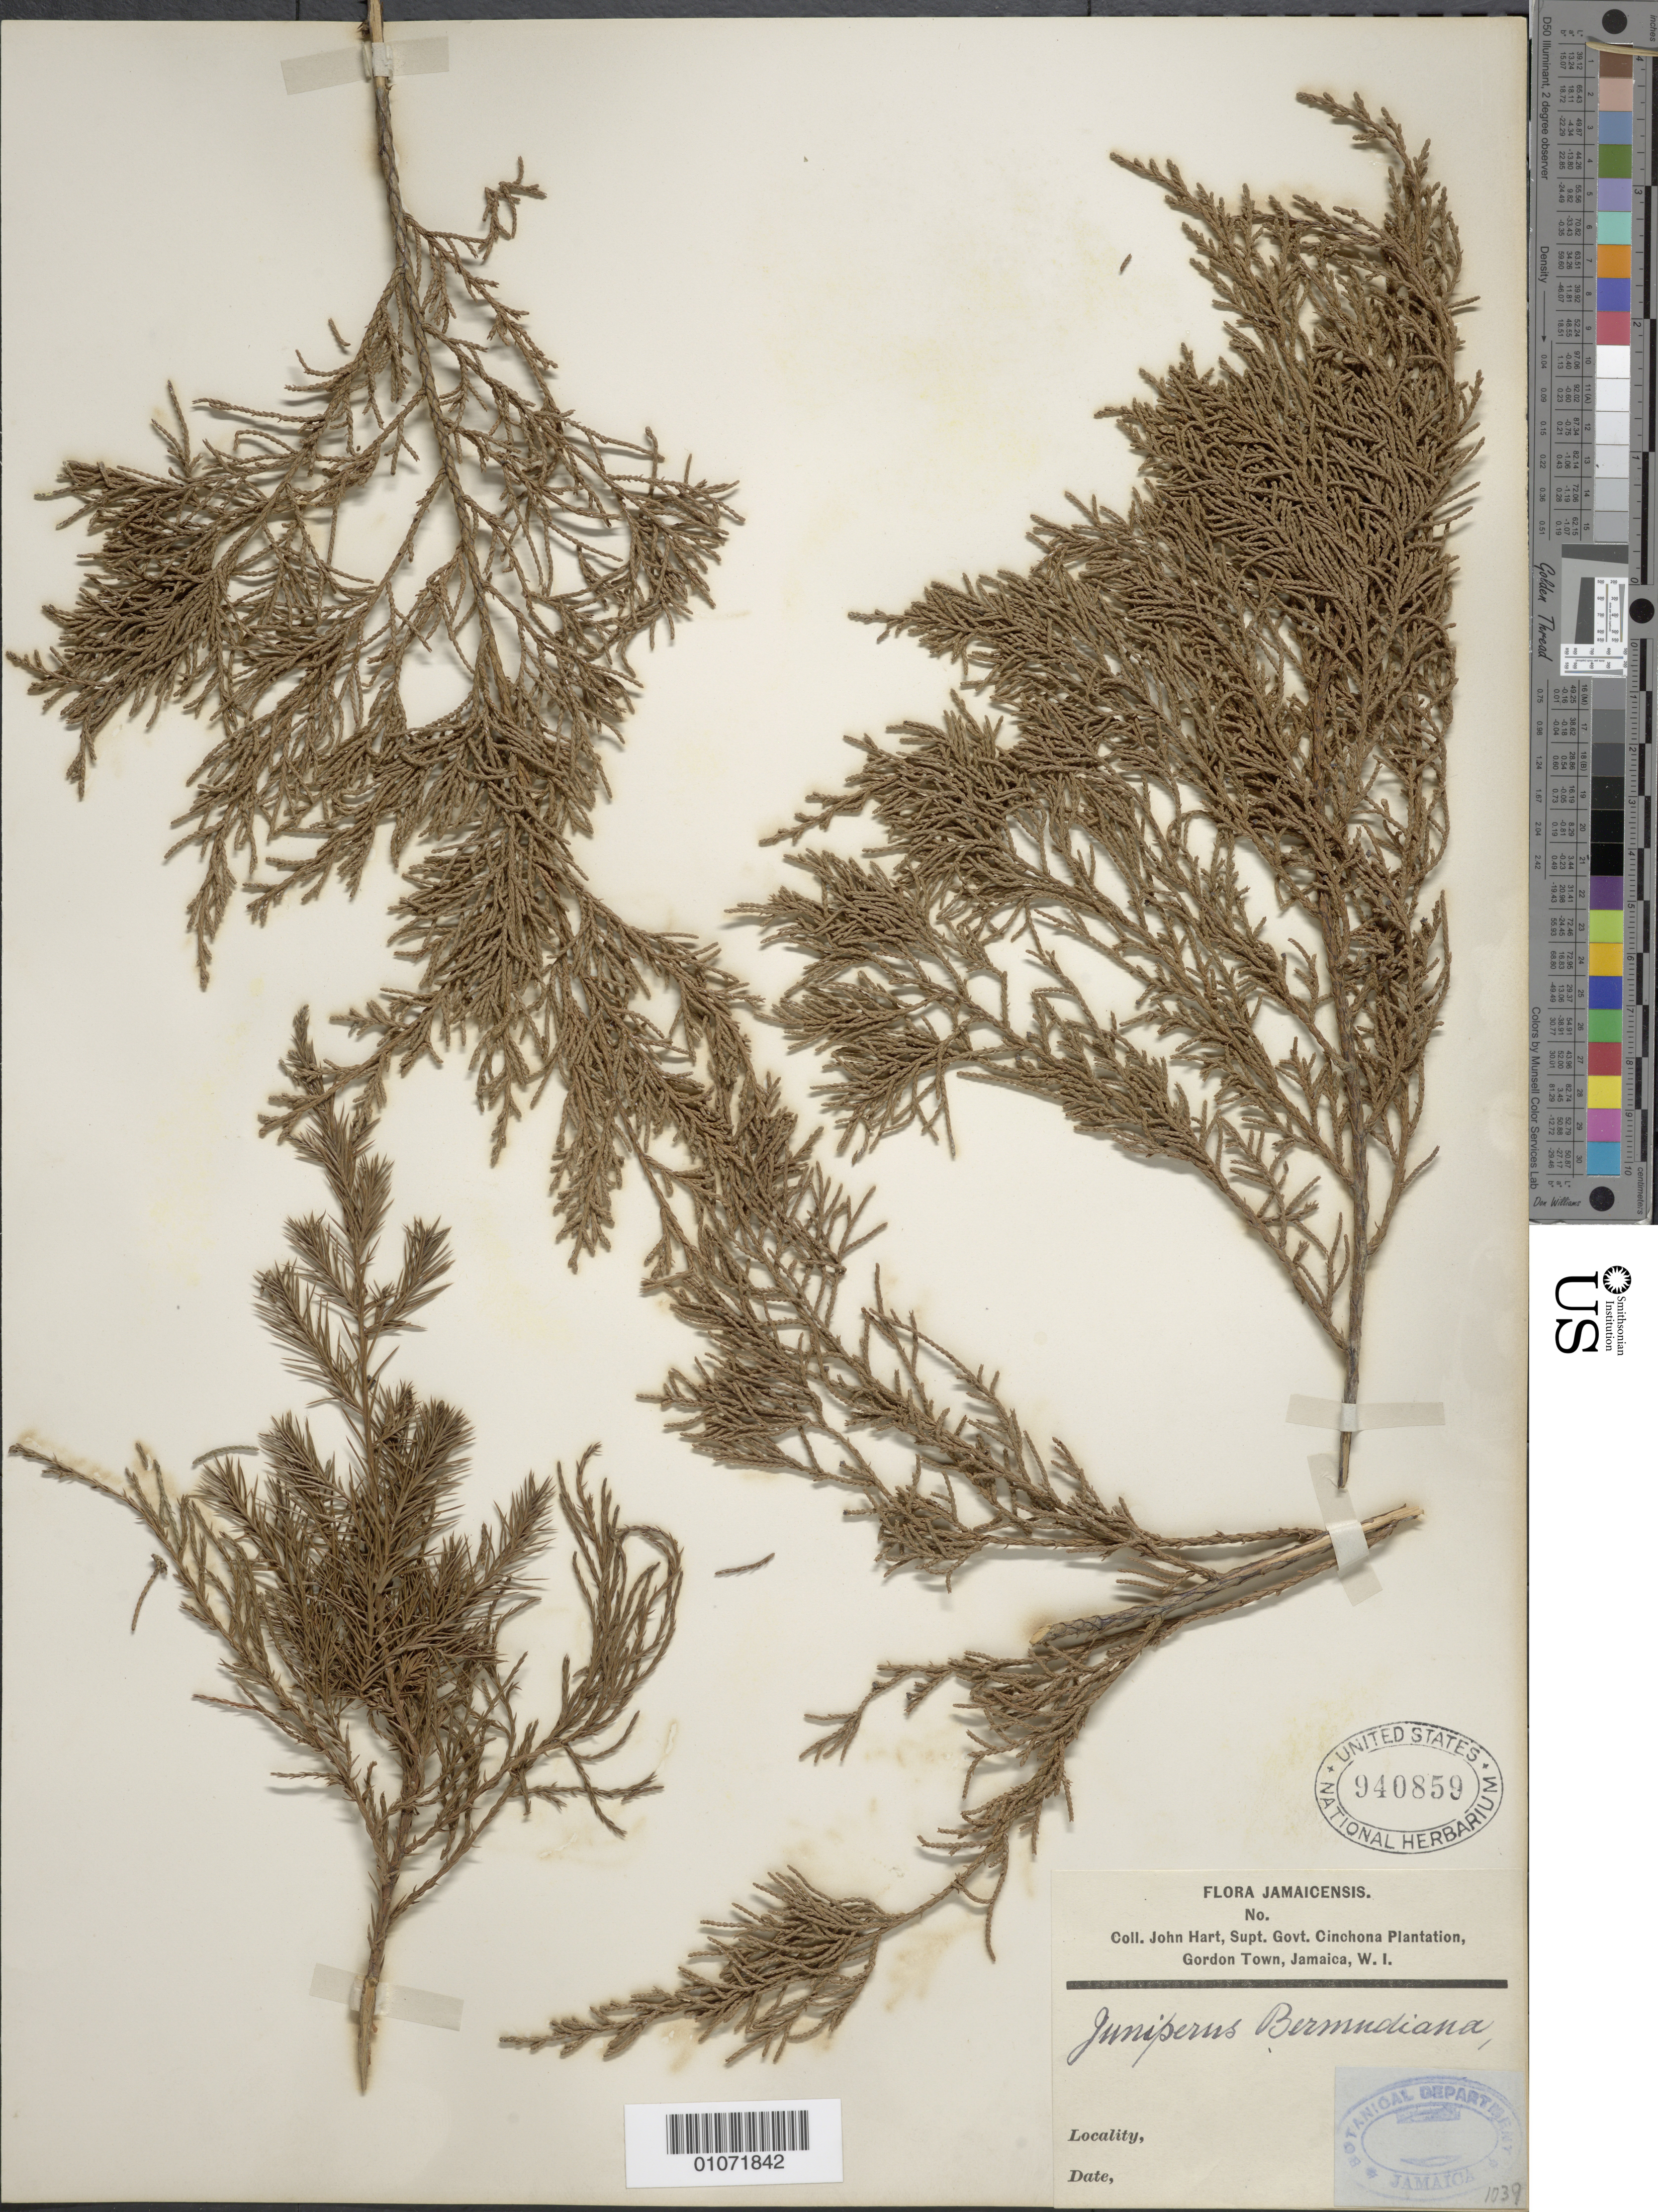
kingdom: Plantae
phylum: Tracheophyta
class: Pinopsida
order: Pinales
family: Cupressaceae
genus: Juniperus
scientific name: Juniperus lucayana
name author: Britton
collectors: J. Hart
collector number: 1039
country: Jamaica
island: Jamaica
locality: Cinchonia Plantation, Gordon Town Jamaica, W.I.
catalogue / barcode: US 940859